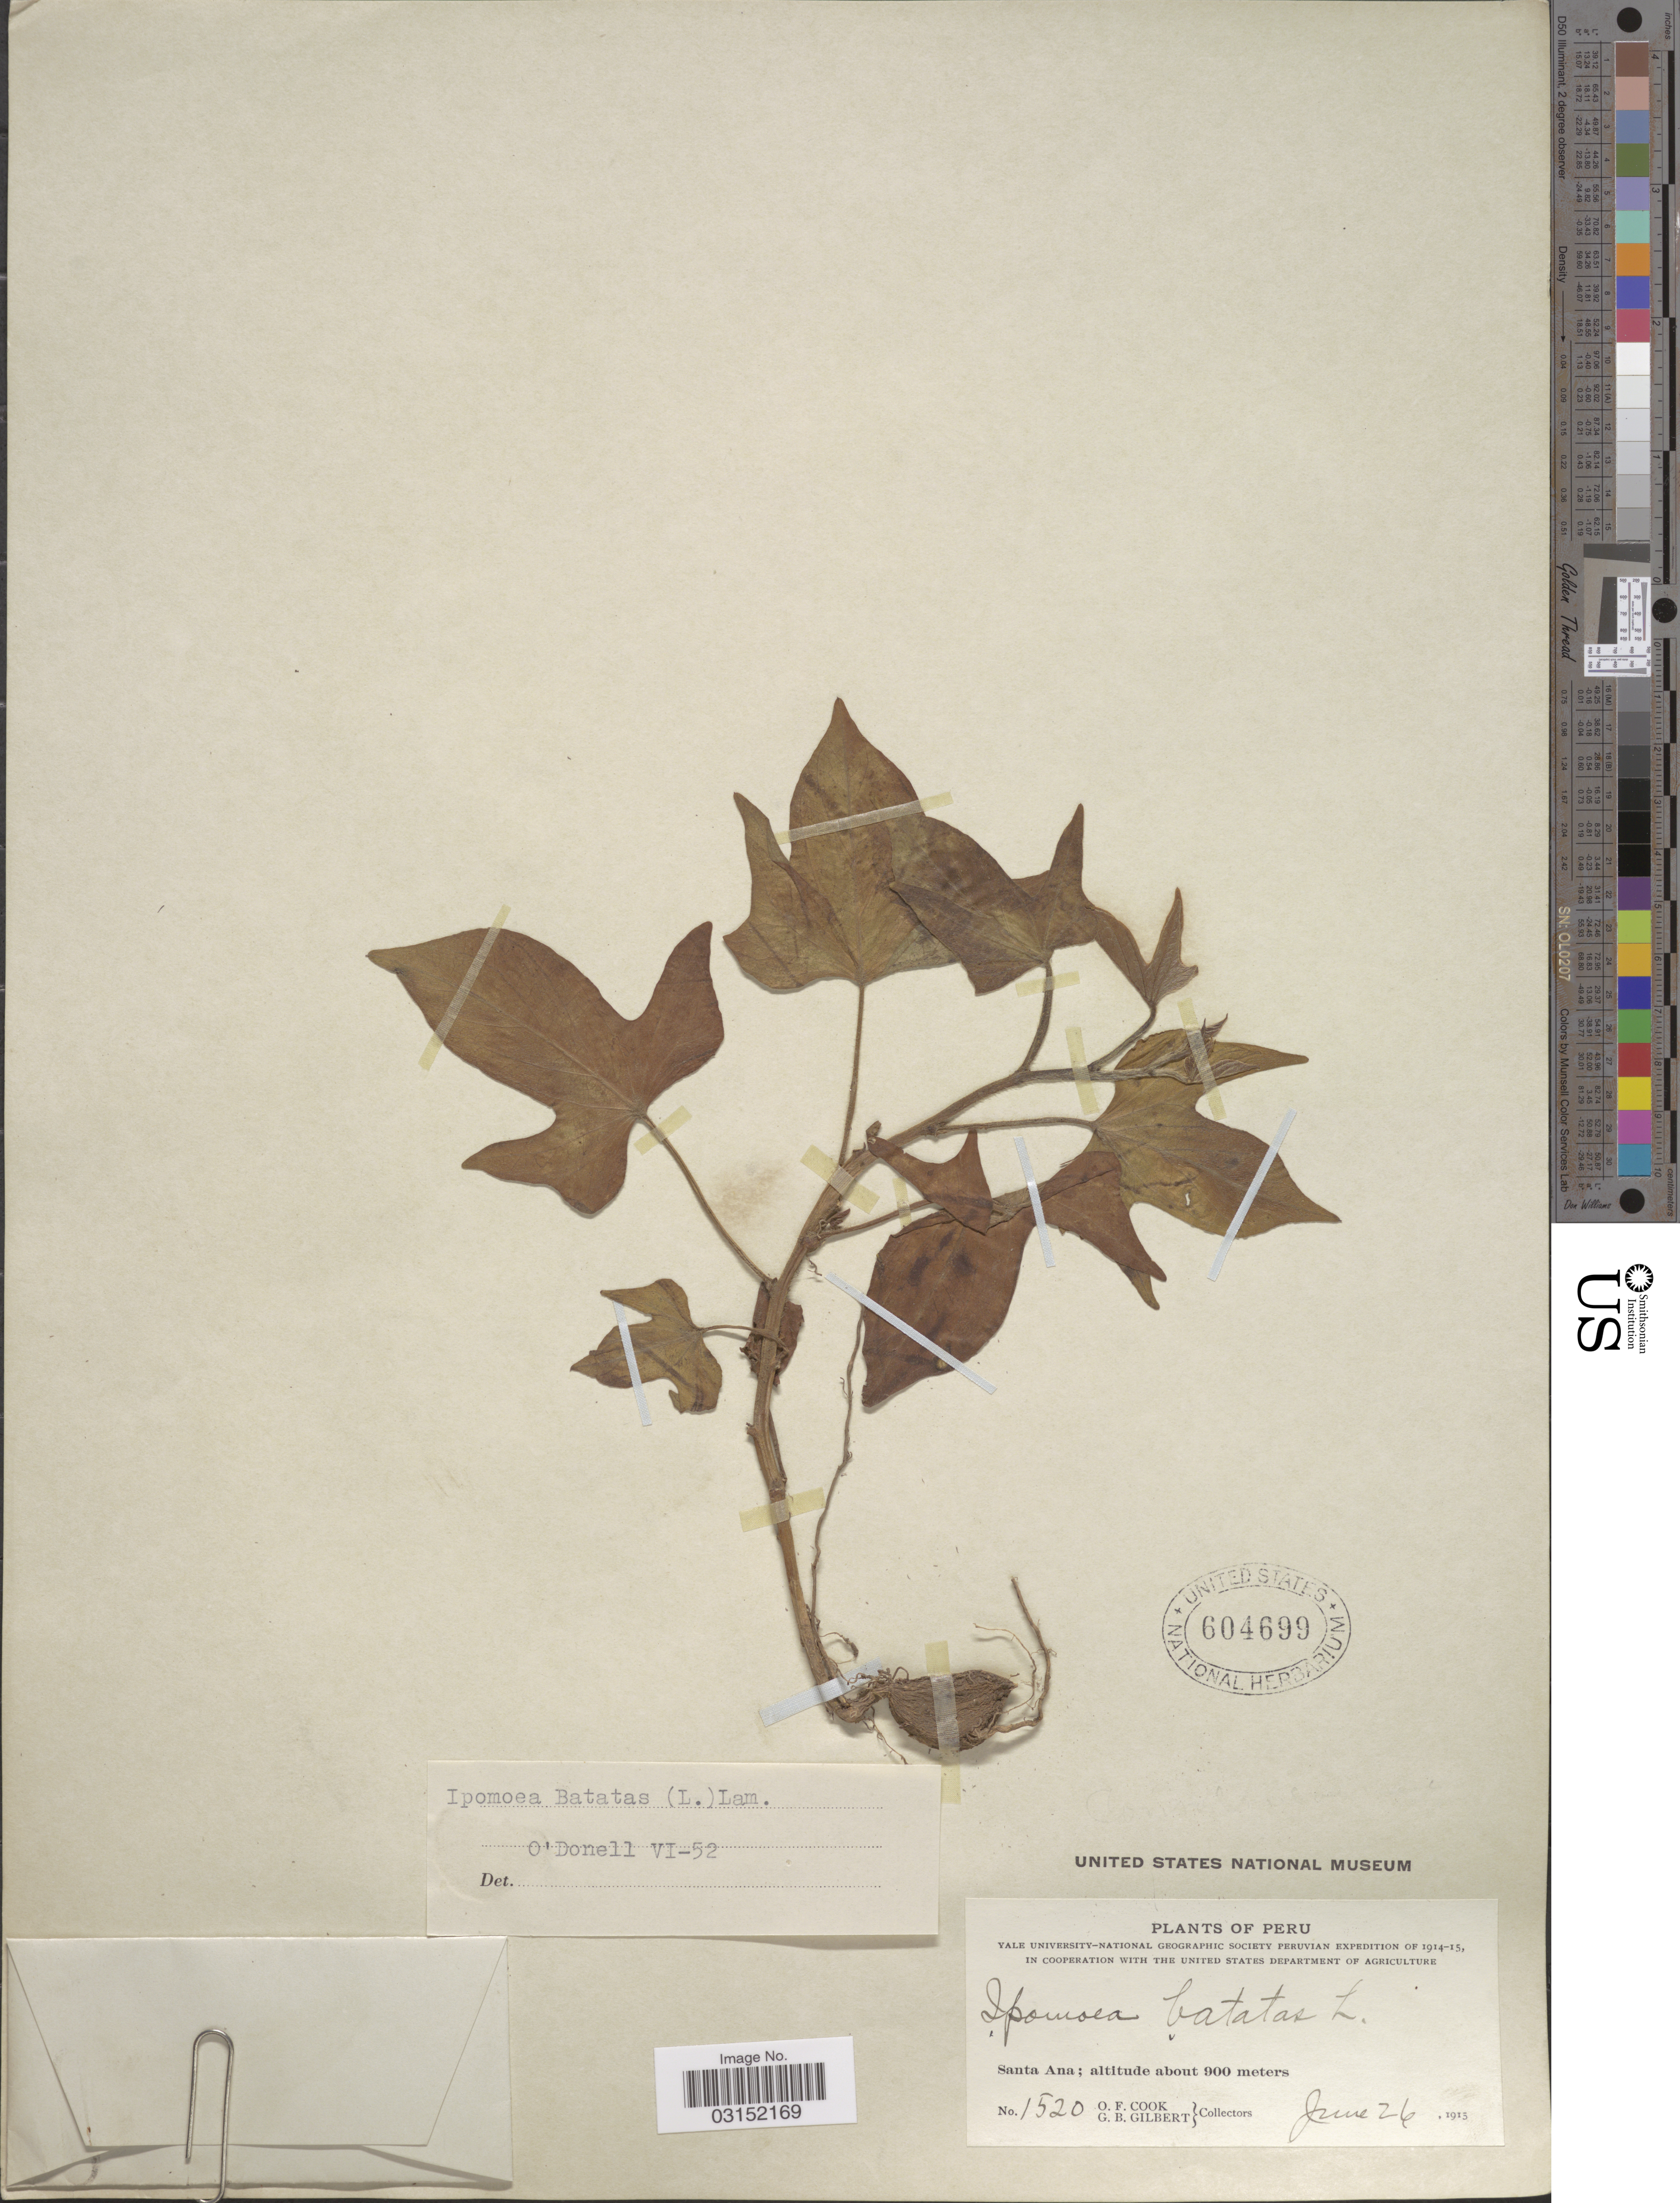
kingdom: Plantae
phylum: Tracheophyta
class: Magnoliopsida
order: Solanales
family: Convolvulaceae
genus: Ipomoea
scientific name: Ipomoea batatas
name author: (L.) Lam.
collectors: O. F. Cook & G. B. Gilbert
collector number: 1520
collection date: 1915-06-26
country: Peru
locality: Santa Ana.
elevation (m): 900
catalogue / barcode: US 604699